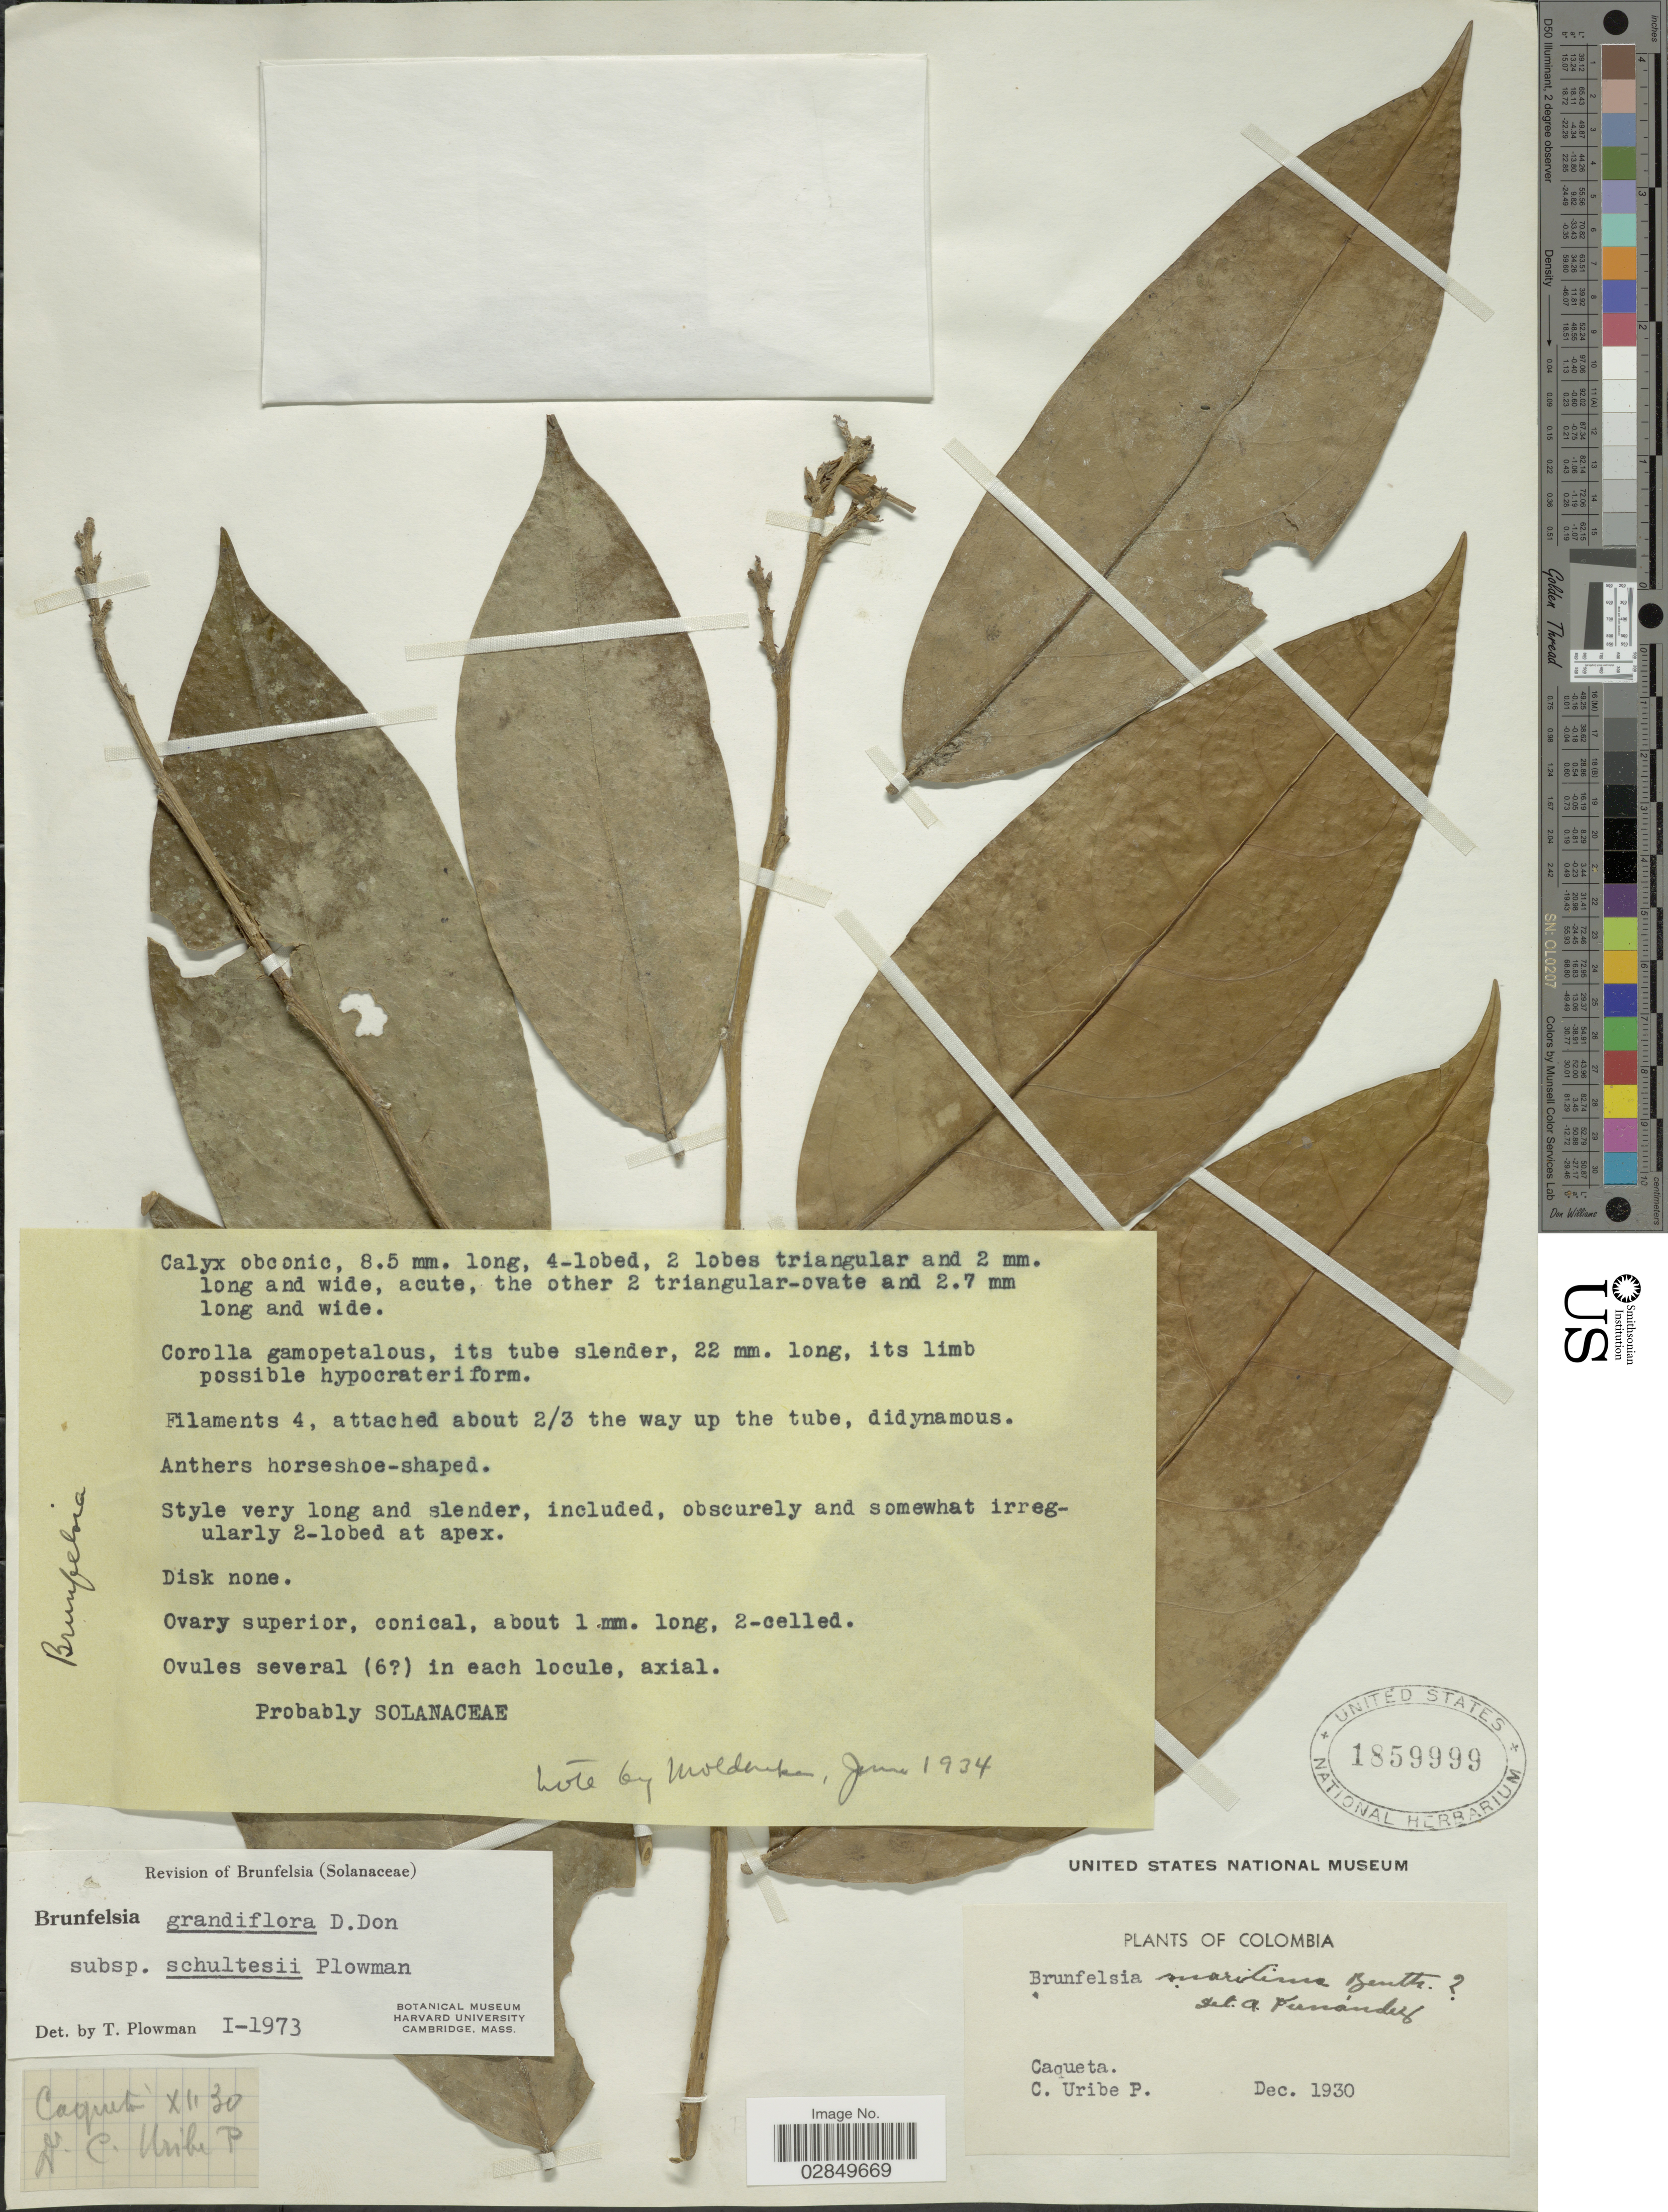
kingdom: Plantae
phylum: Tracheophyta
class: Magnoliopsida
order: Solanales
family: Solanaceae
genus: Brunfelsia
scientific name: Brunfelsia grandiflora subsp. schultesii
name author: Plowman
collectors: C. Uribe P.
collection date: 1930-12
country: Colombia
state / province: Caquetá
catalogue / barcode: US 1859999